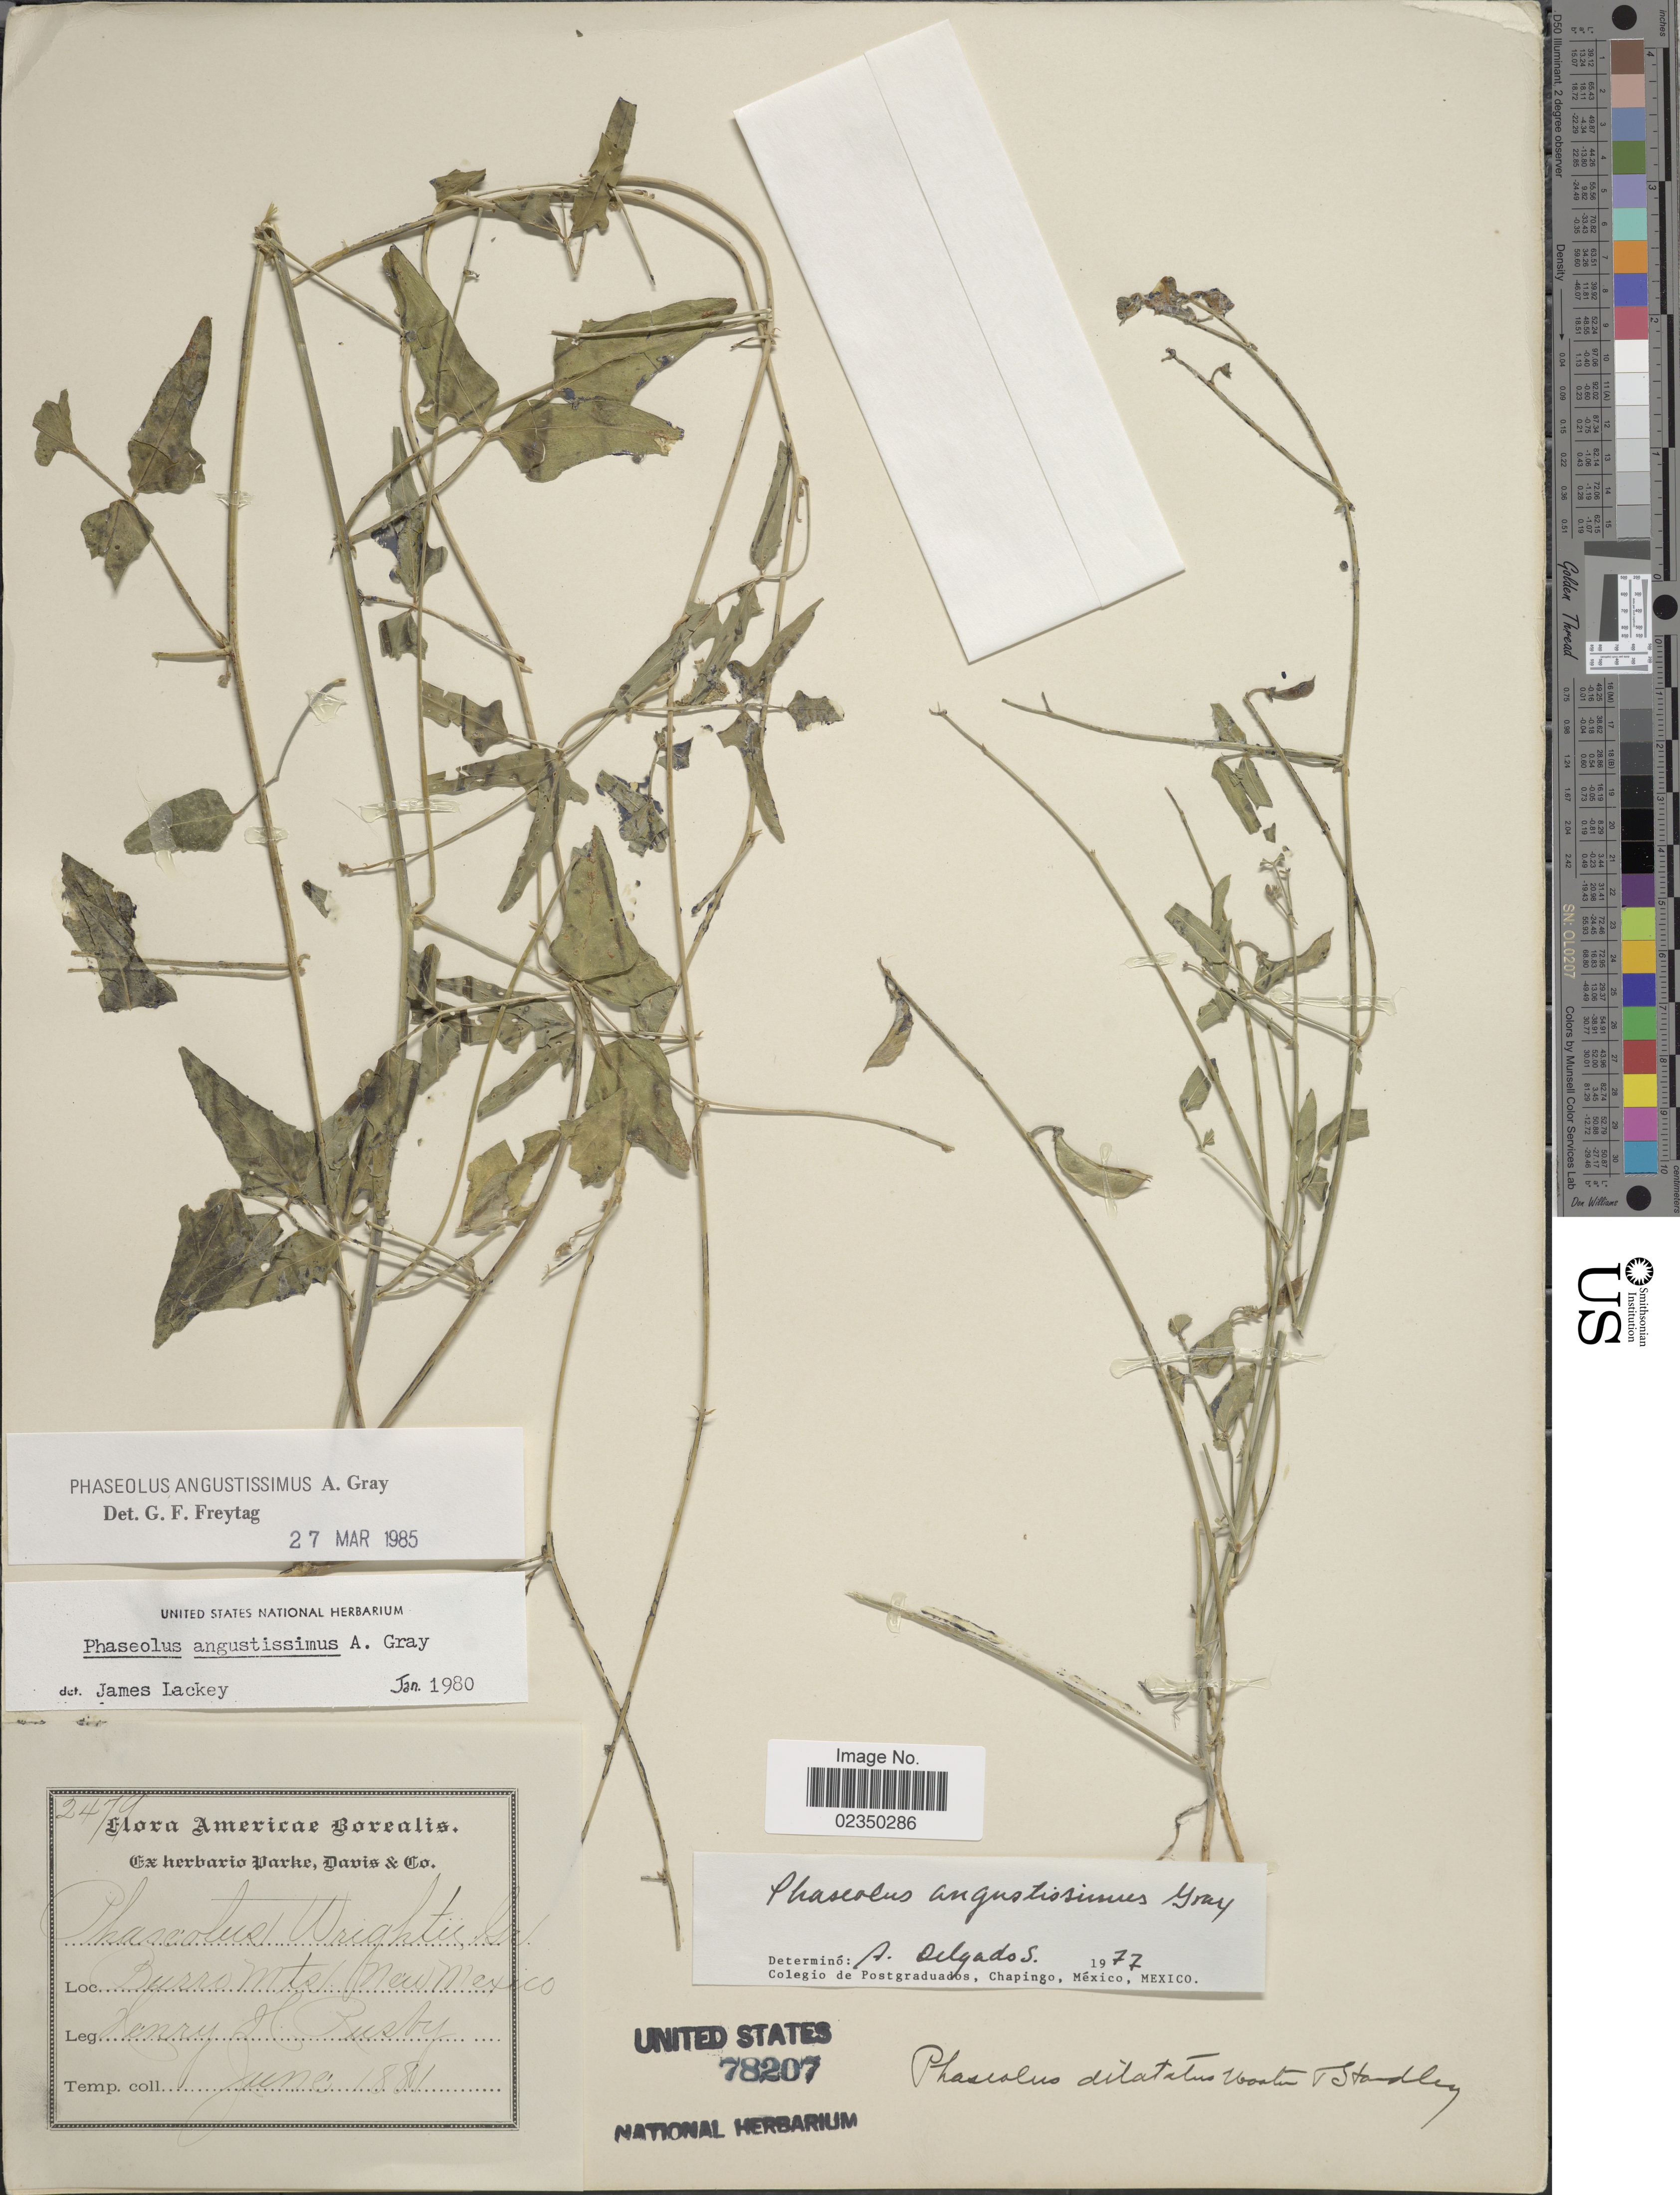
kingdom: Plantae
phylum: Tracheophyta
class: Magnoliopsida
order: Fabales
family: Fabaceae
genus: Phaseolus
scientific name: Phaseolus angustissimus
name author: A. Gray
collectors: H. H. Rusby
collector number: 2479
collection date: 1881-06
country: United States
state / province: New Mexico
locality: Burro Mts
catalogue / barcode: US 78207